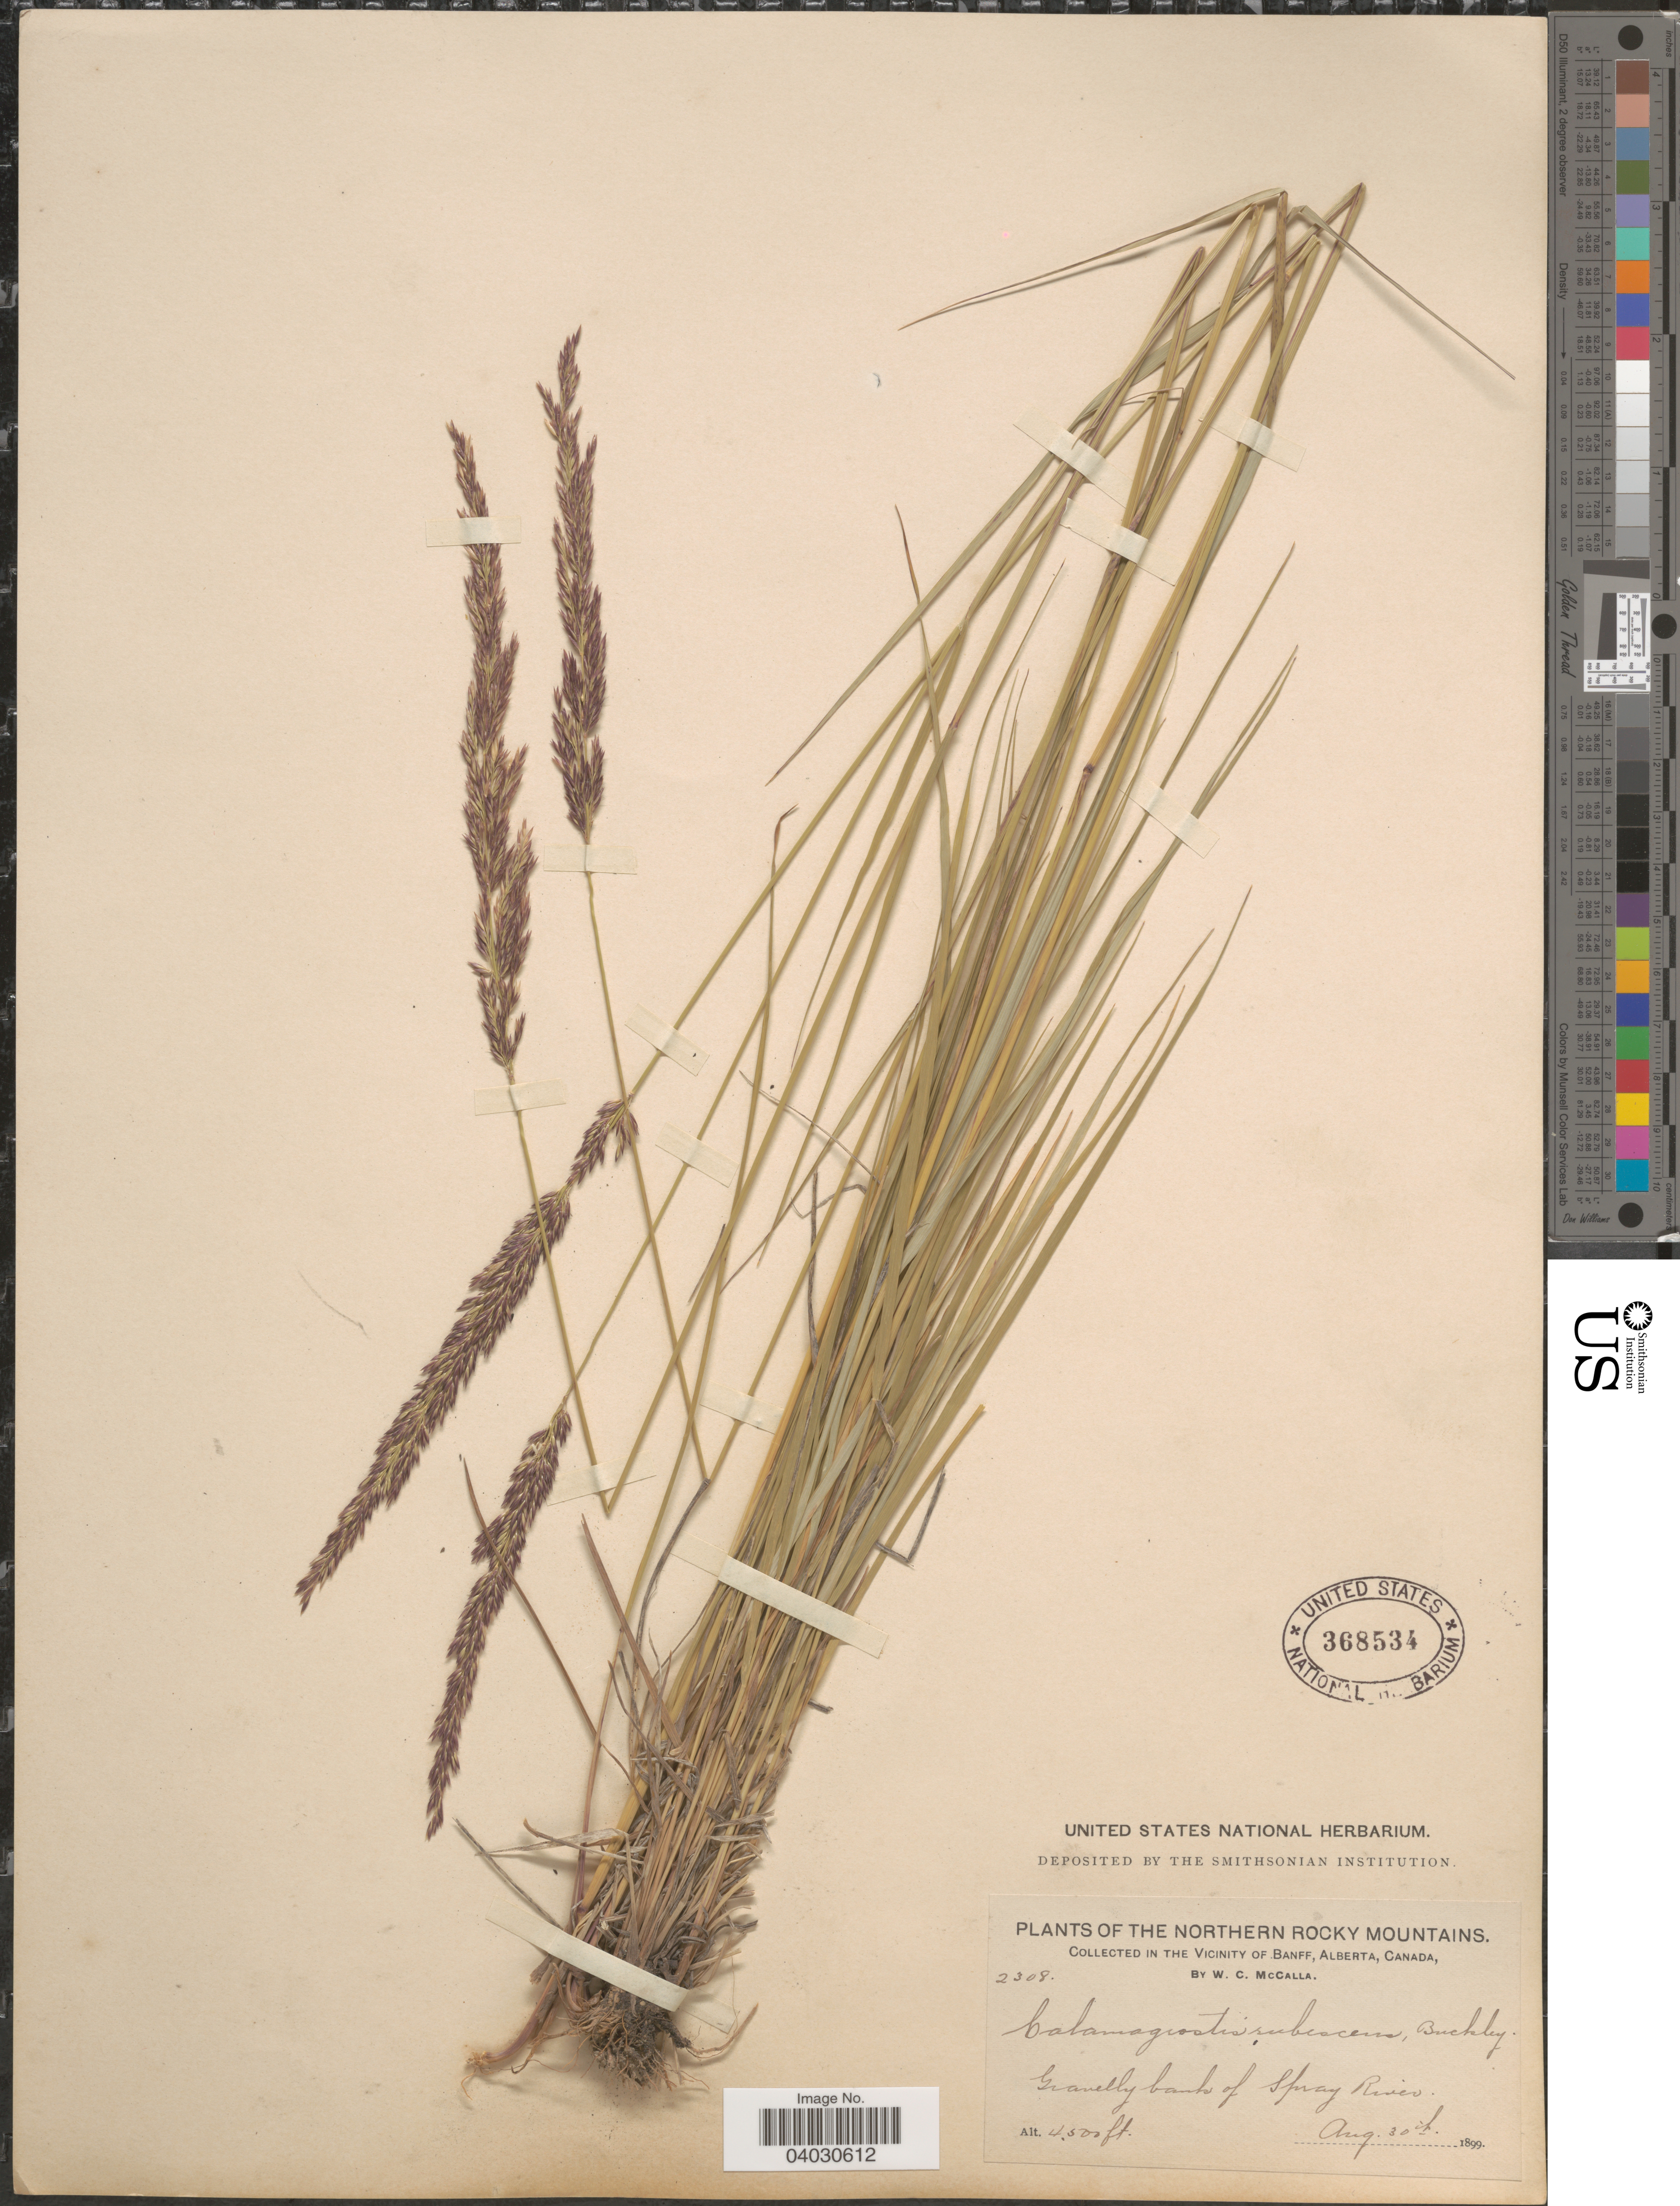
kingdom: Plantae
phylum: Tracheophyta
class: Liliopsida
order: Poales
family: Poaceae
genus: Calamagrostis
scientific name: Calamagrostis rubescens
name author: Buckley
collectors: W. McCalla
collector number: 2308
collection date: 1899-08-30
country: Canada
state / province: Alberta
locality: The Northern Rocky Mountains. In the Vicinity of Banff. Gravelly bank of Spray River.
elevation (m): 1372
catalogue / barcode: US 368534